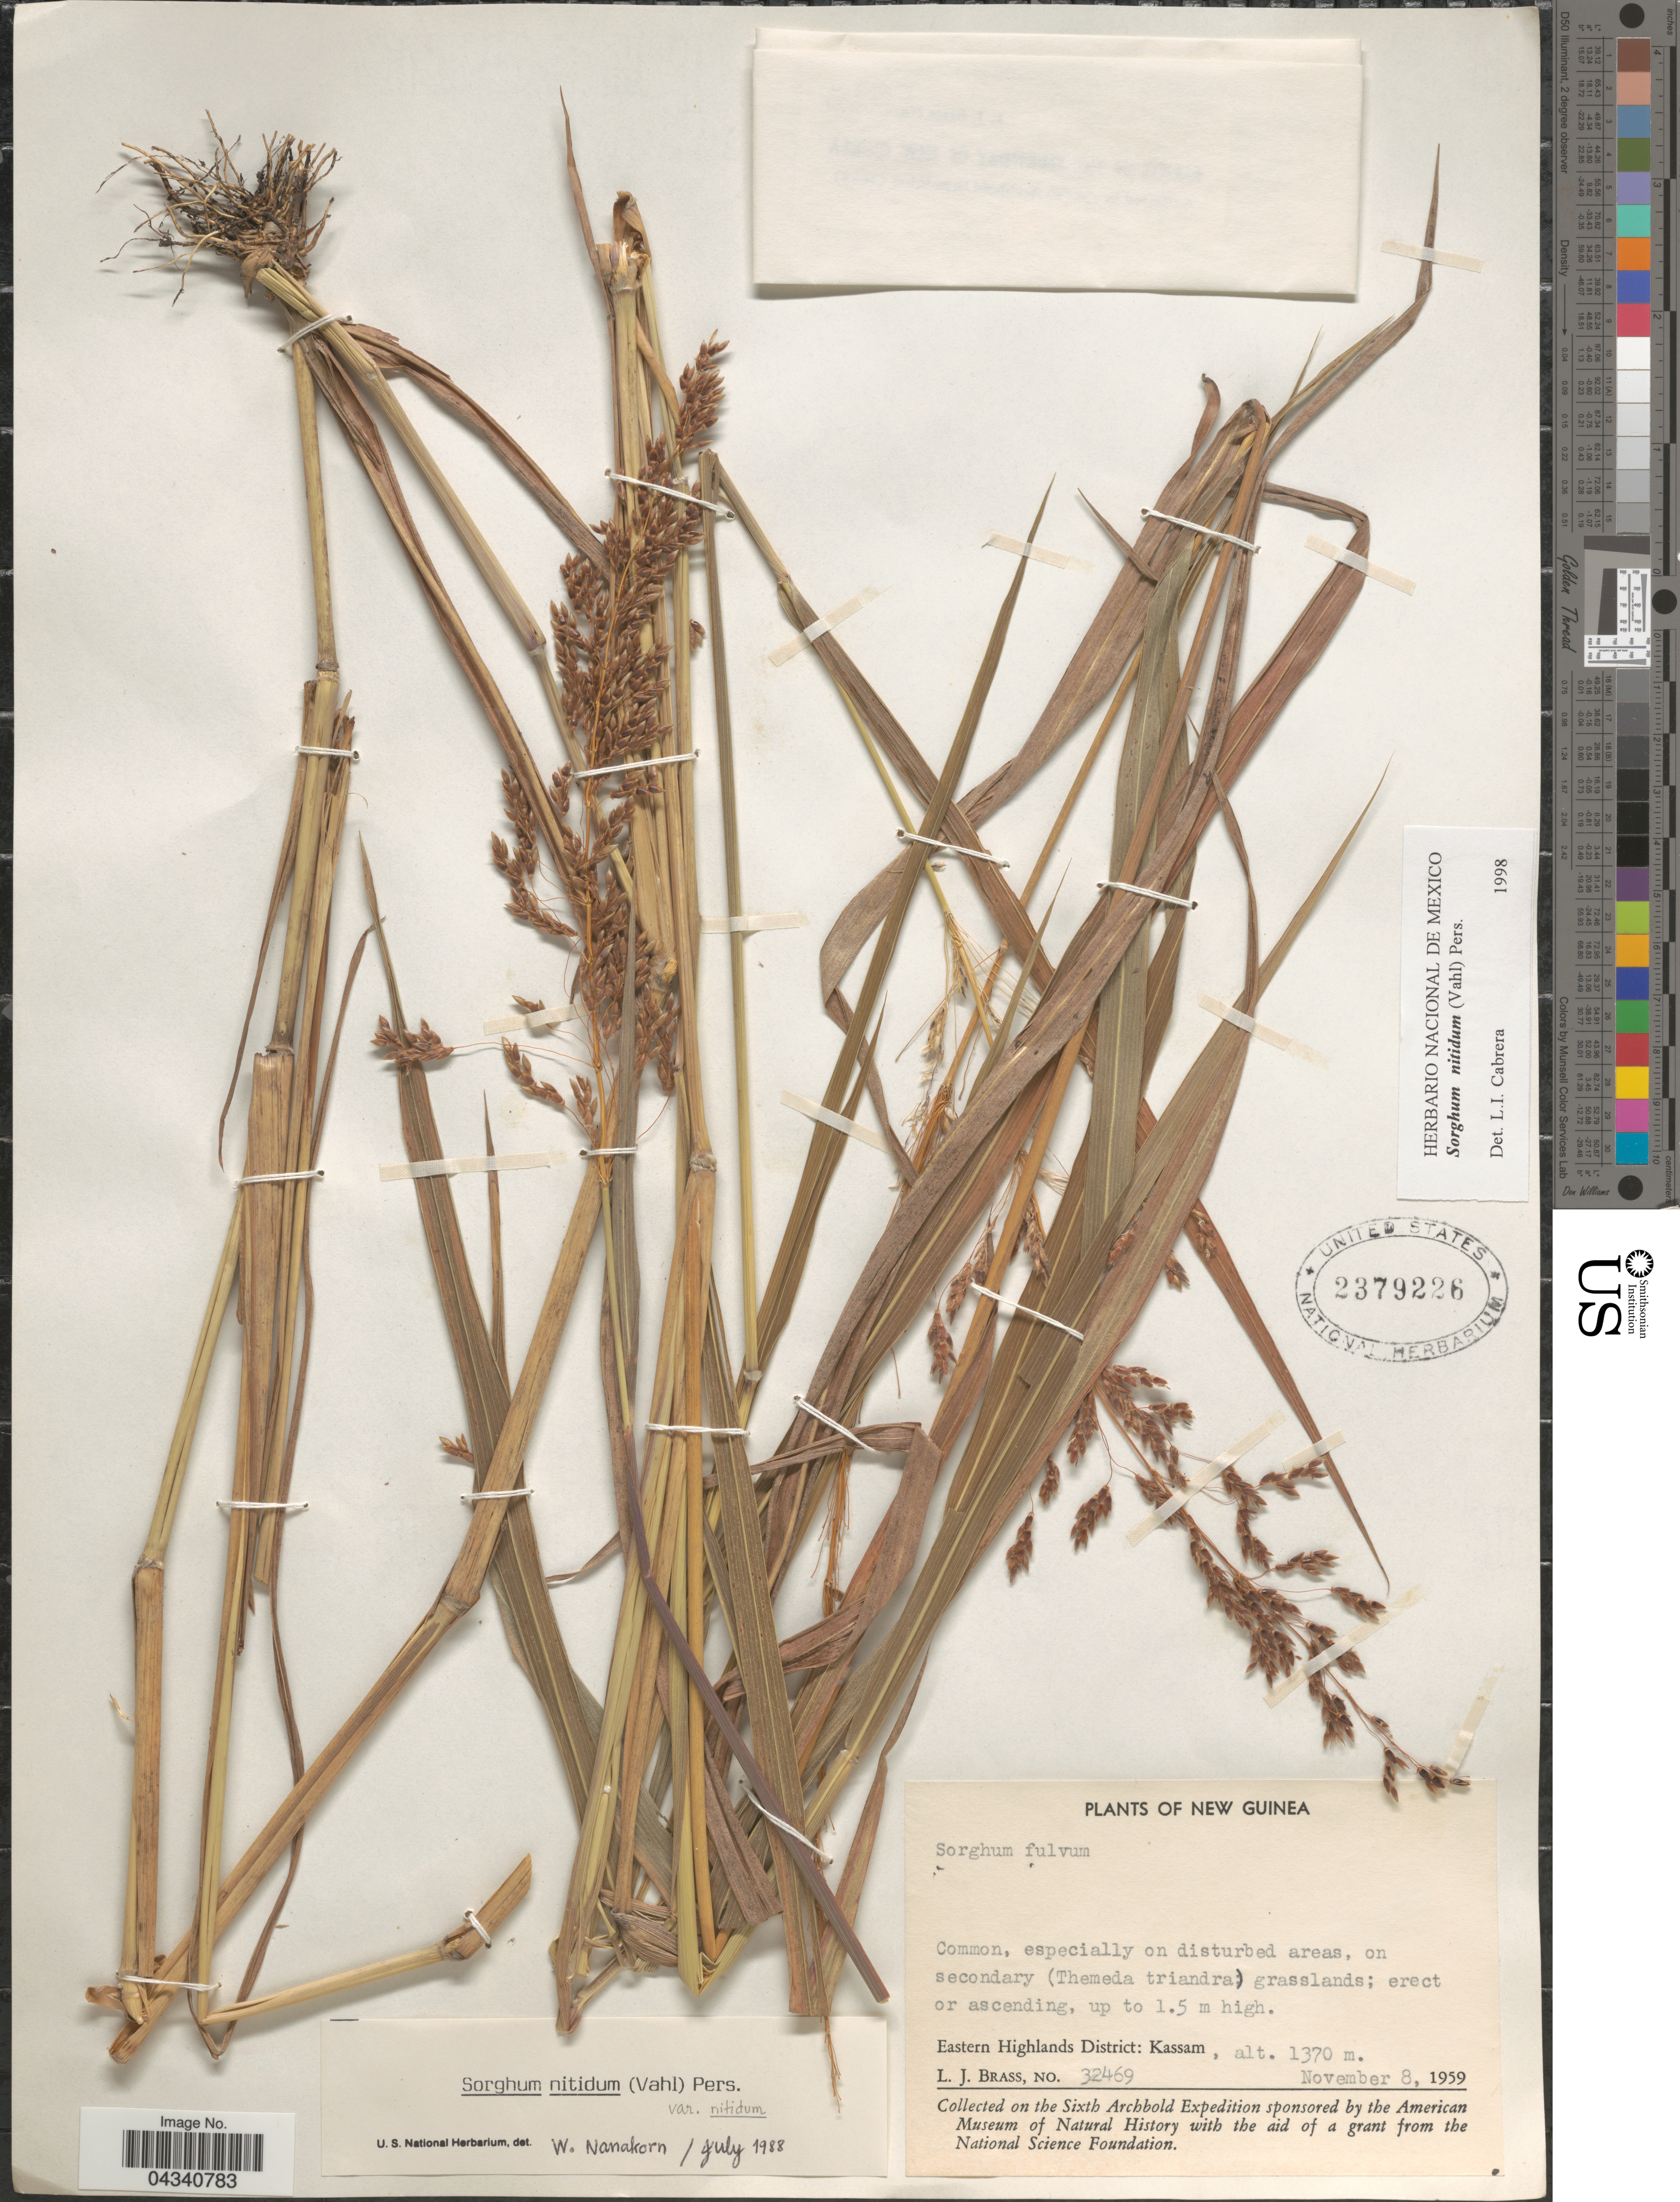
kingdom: Plantae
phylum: Tracheophyta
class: Liliopsida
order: Poales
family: Poaceae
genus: Sorghum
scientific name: Sorghum nitidum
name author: (Vahl) Pers.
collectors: L. J. Brass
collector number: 32469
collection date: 1959-11-08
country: Papua New Guinea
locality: Eastern Highlands District: Kassam. Sixth Archbold Expedition.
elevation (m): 1370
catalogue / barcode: US 2379226